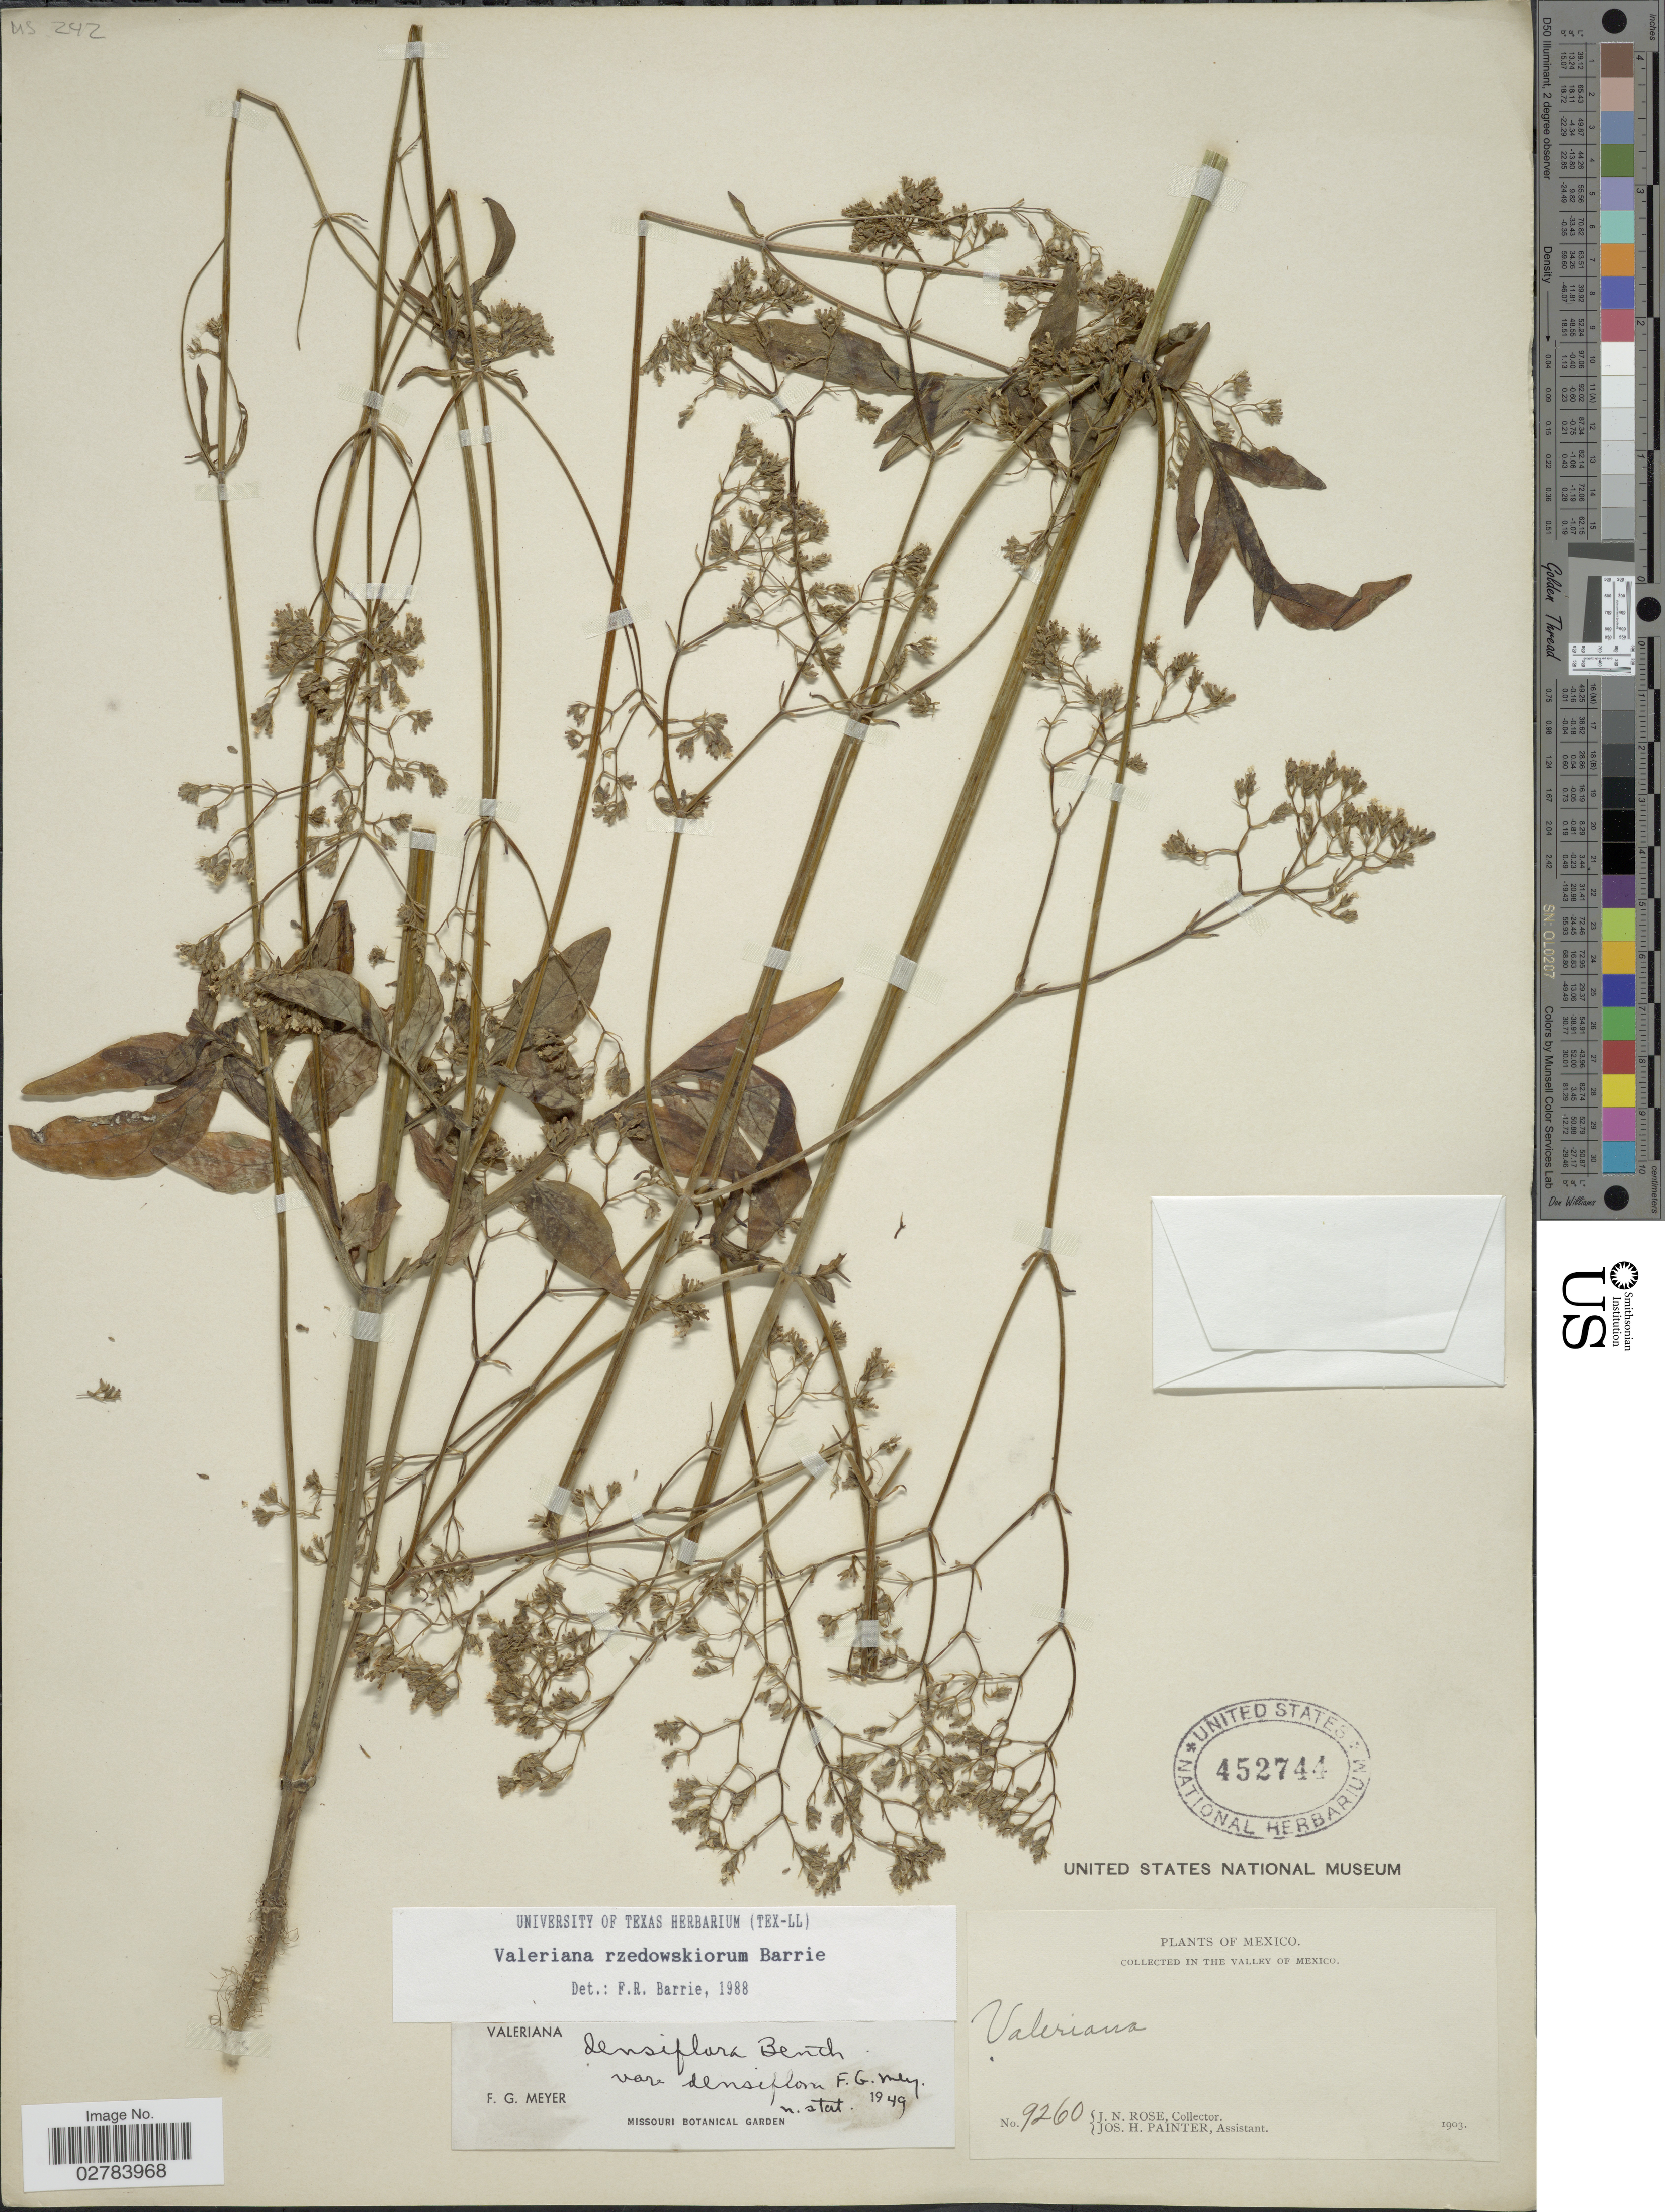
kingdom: Plantae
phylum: Tracheophyta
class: Magnoliopsida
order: Dipsacales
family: Caprifoliaceae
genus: Valeriana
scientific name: Valeriana rzedowskiorum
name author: Barrie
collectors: J. N. Rose & J. H. Painter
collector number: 9260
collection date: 1903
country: Mexico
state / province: México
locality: In the valley of Mexico.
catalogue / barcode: US 452744